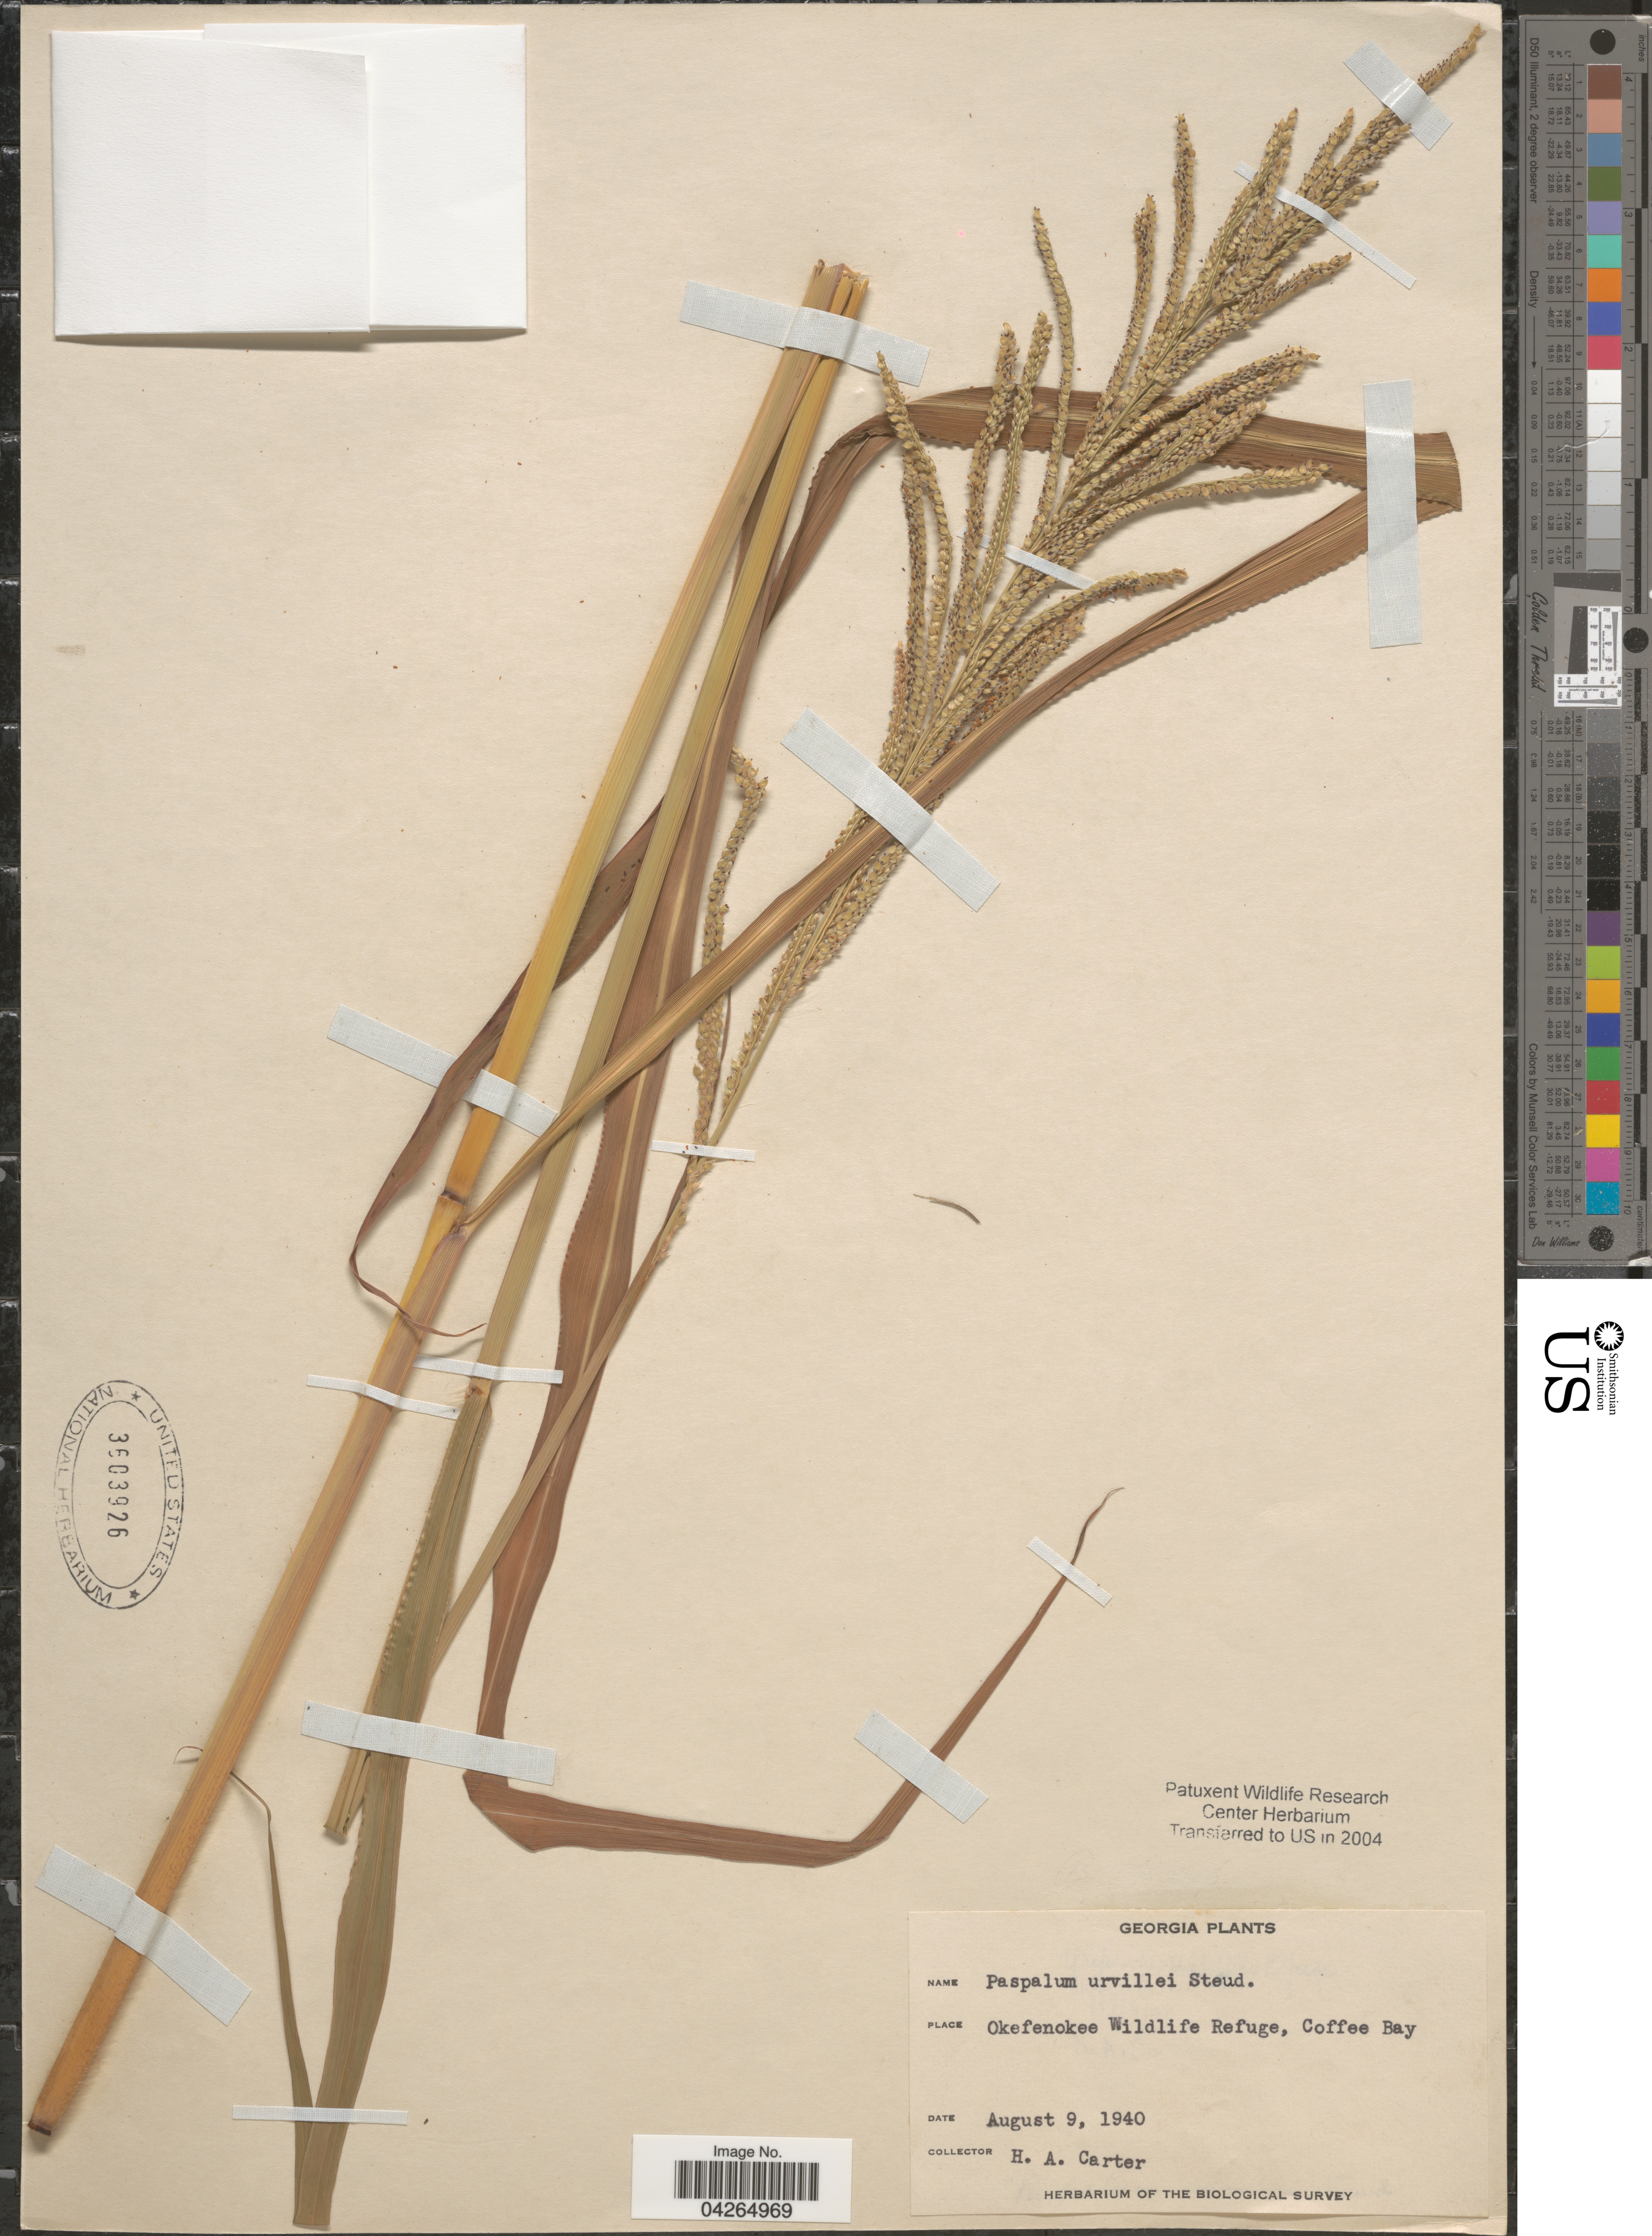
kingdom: Plantae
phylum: Tracheophyta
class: Liliopsida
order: Poales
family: Poaceae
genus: Paspalum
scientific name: Paspalum urvillei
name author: Steud.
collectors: H. Carter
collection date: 1940-08-09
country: United States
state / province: Georgia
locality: Okefenokee Wildlife Refuge Coffee Bay. Biological Survey.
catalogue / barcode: US 3603926